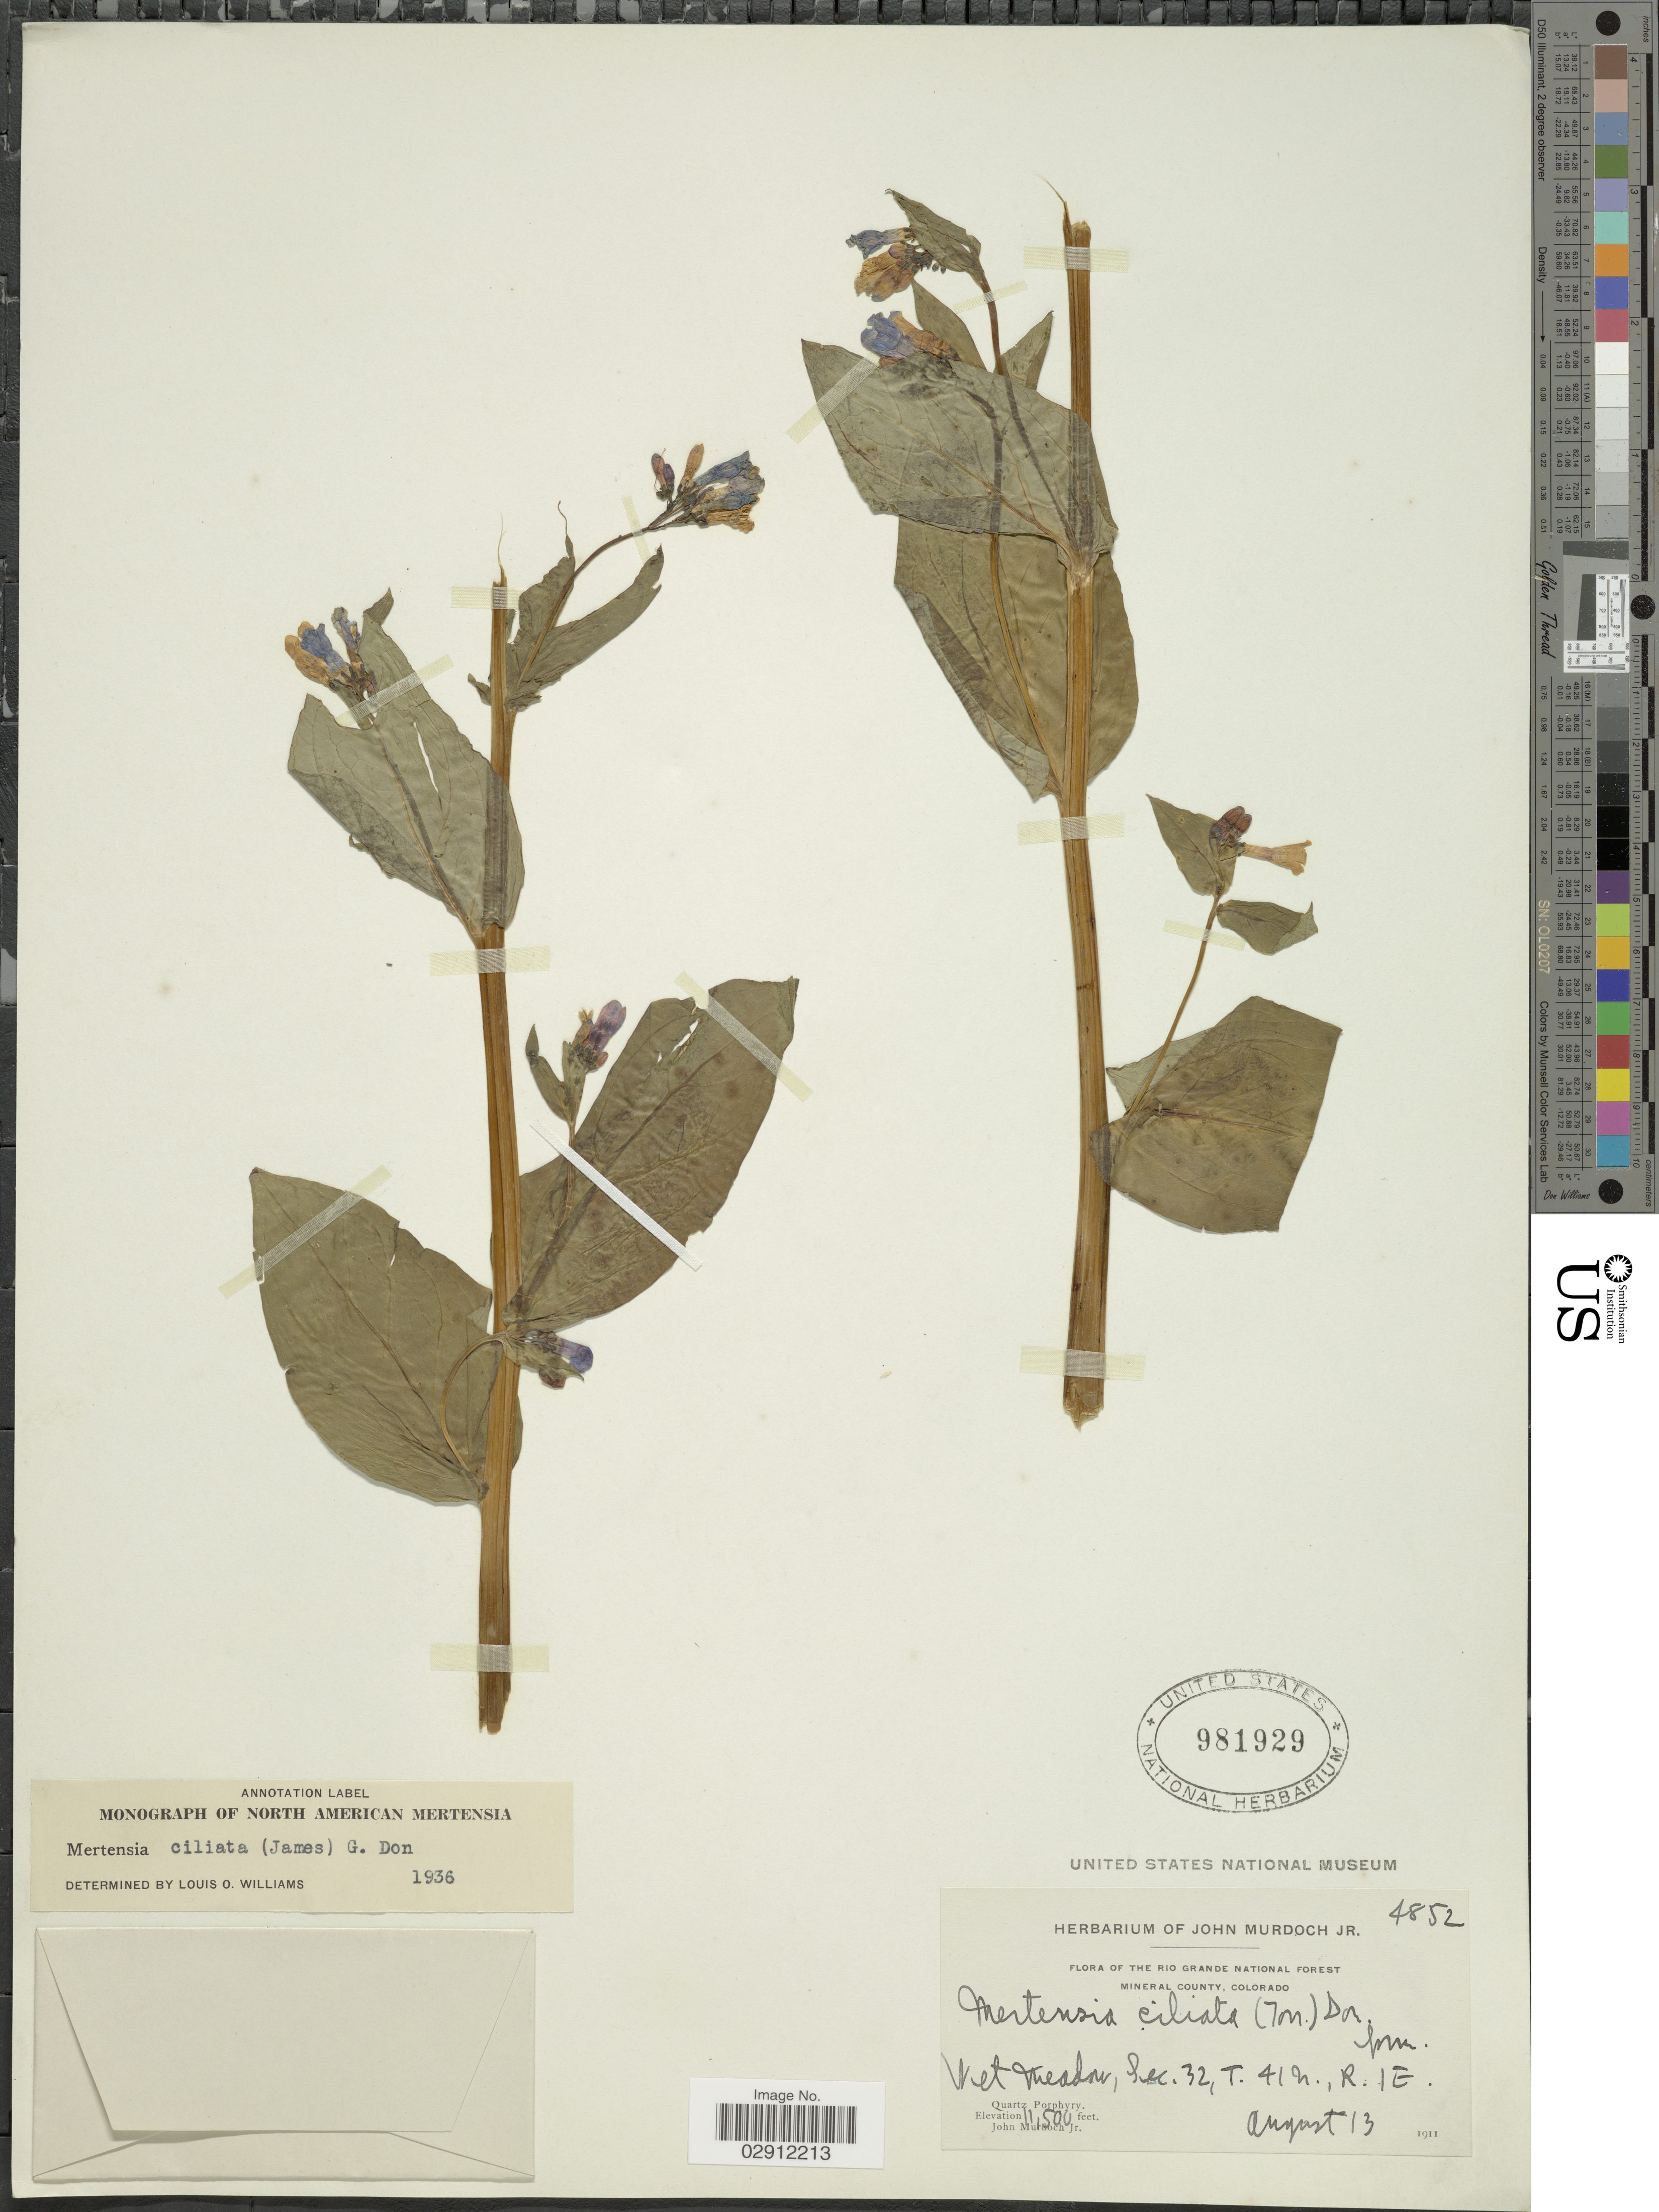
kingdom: Plantae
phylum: Tracheophyta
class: Magnoliopsida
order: Boraginales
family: Boraginaceae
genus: Mertensia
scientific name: Mertensia ciliata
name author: (James) G. Don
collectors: J. Murdoch Jr.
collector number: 4852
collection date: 1911-08-13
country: United States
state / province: Colorado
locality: The Rio Grande National Forest. Mineral County. Sec. 32, T.41N., R.1E.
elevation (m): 3505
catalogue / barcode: US 981929